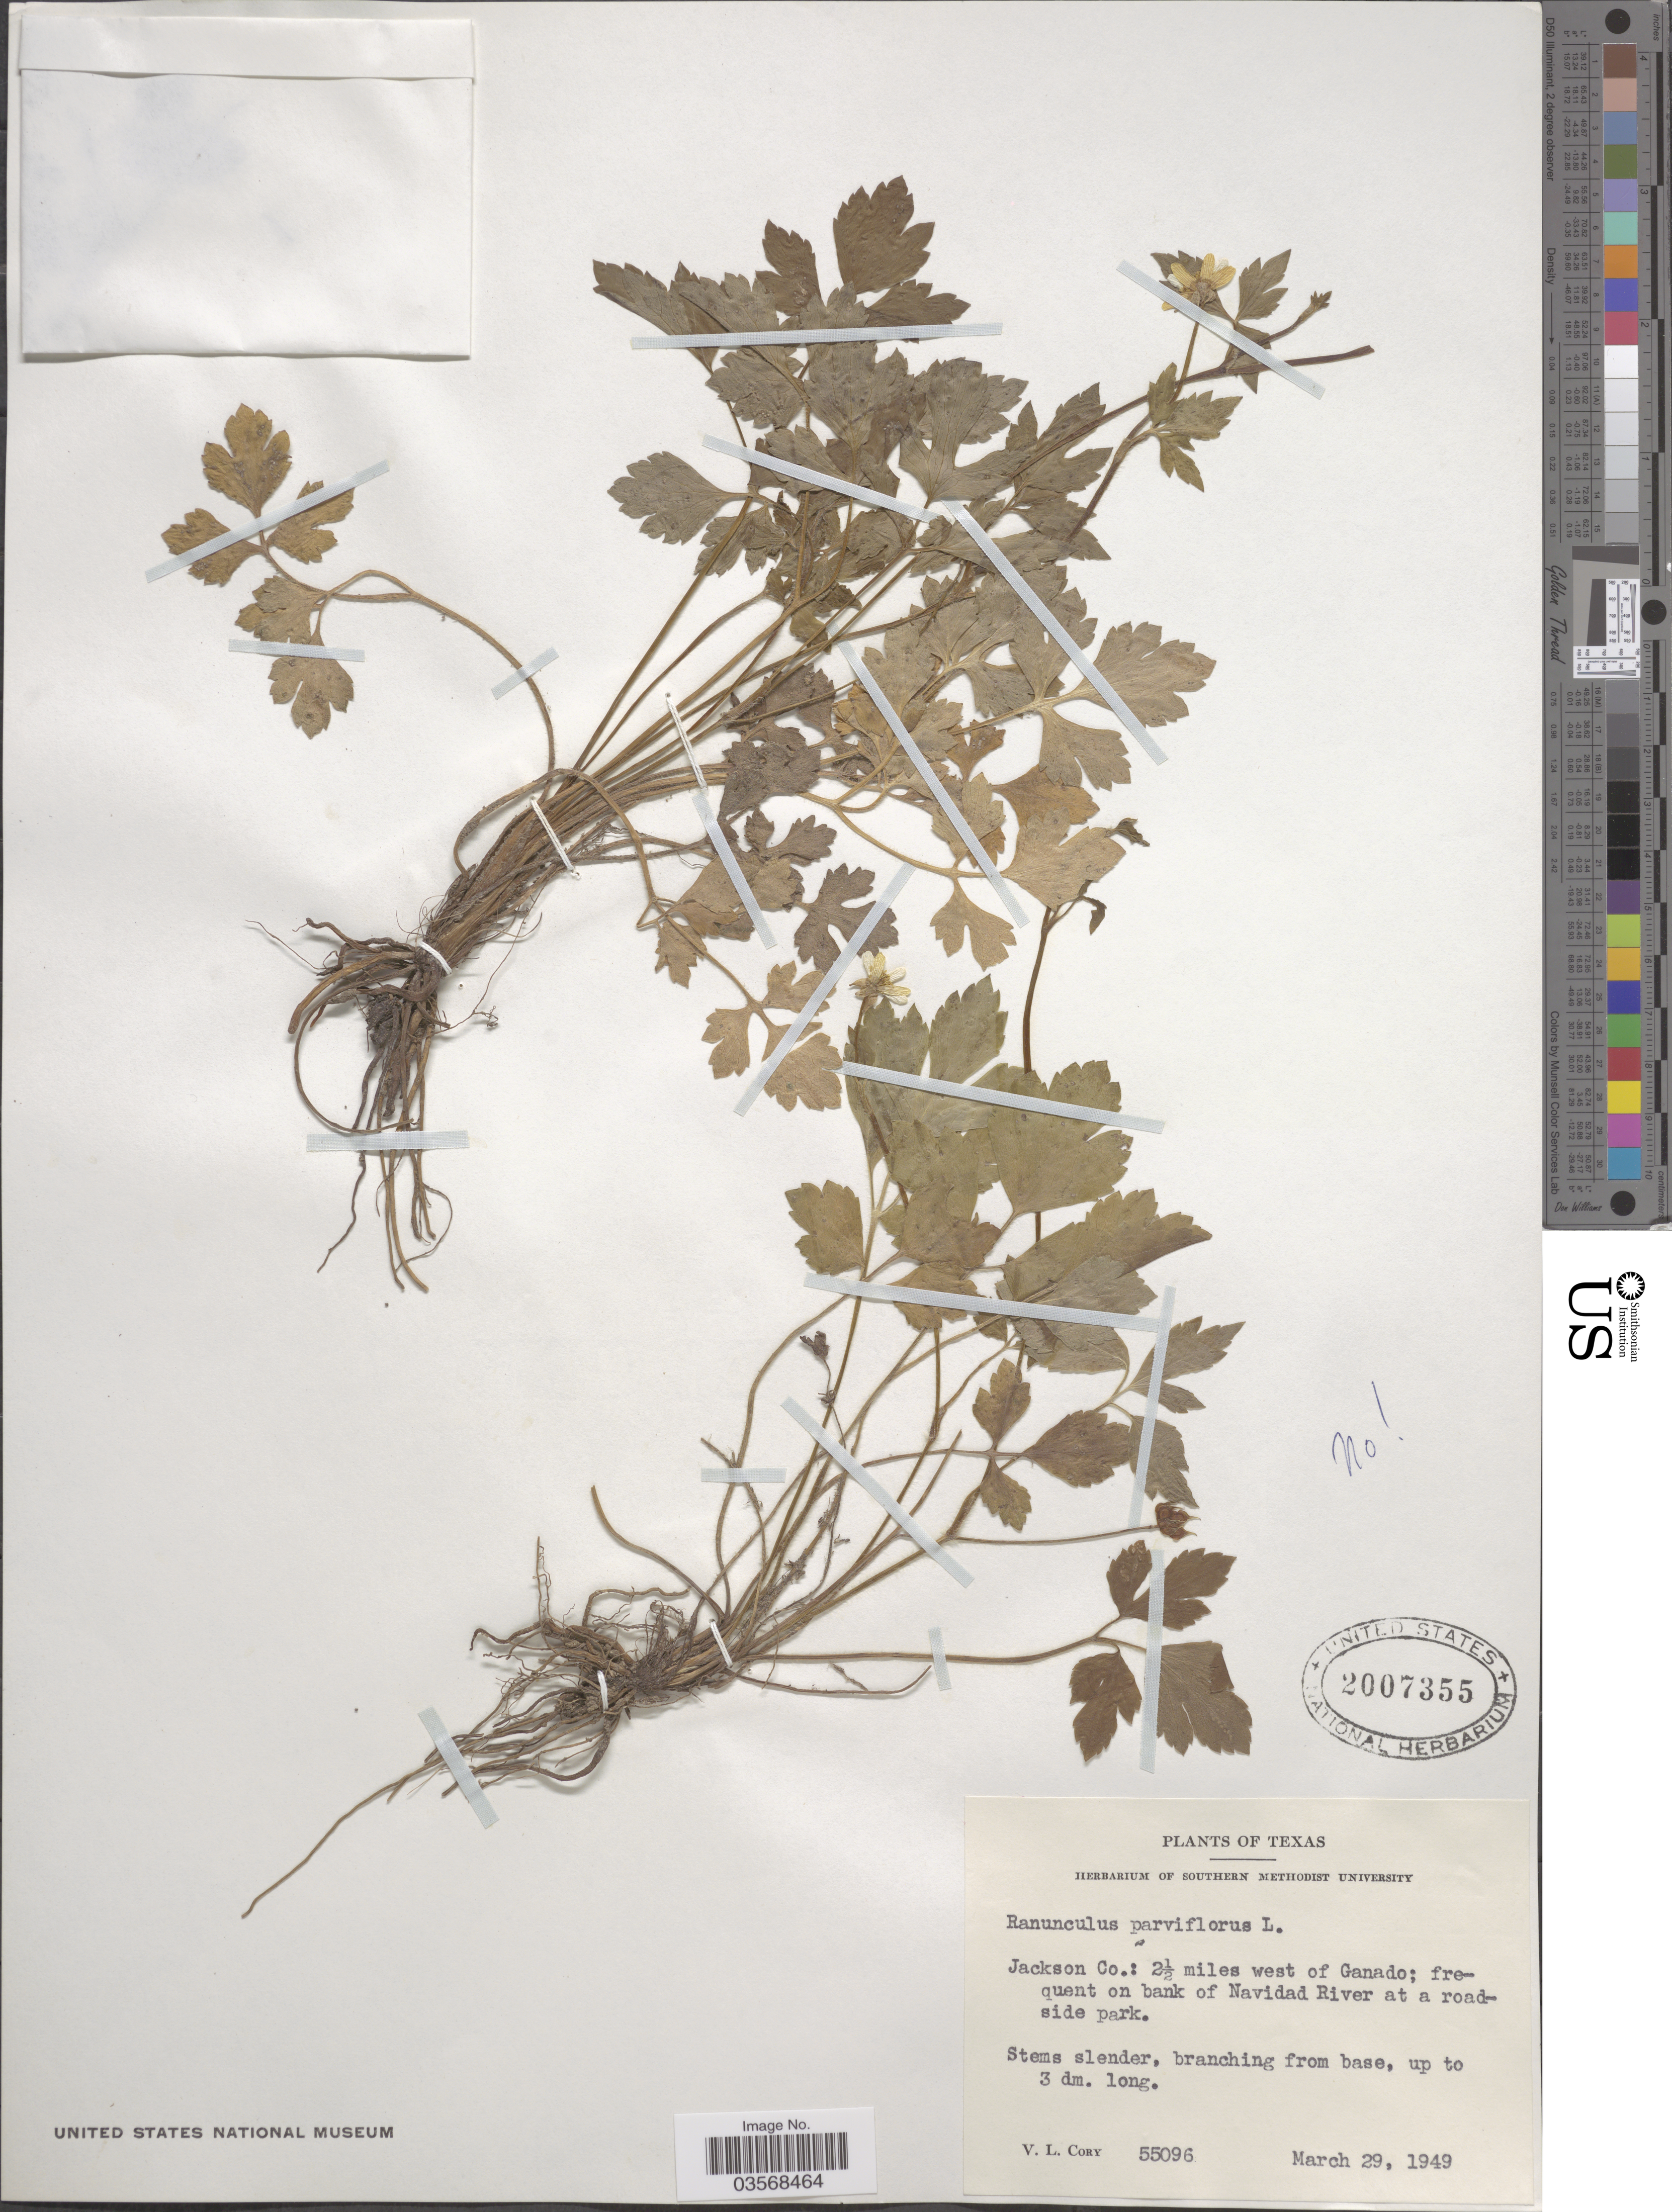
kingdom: Plantae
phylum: Tracheophyta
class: Magnoliopsida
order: Ranunculales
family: Ranunculaceae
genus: Ranunculus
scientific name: Ranunculus parviflorus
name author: L.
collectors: V. Cory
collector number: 55096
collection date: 1949-03-29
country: United States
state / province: Texas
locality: Jackson Co.: 2½ miles west of Ganado; frequent on bank of Navidad River at a roadside park.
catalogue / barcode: US 2007355